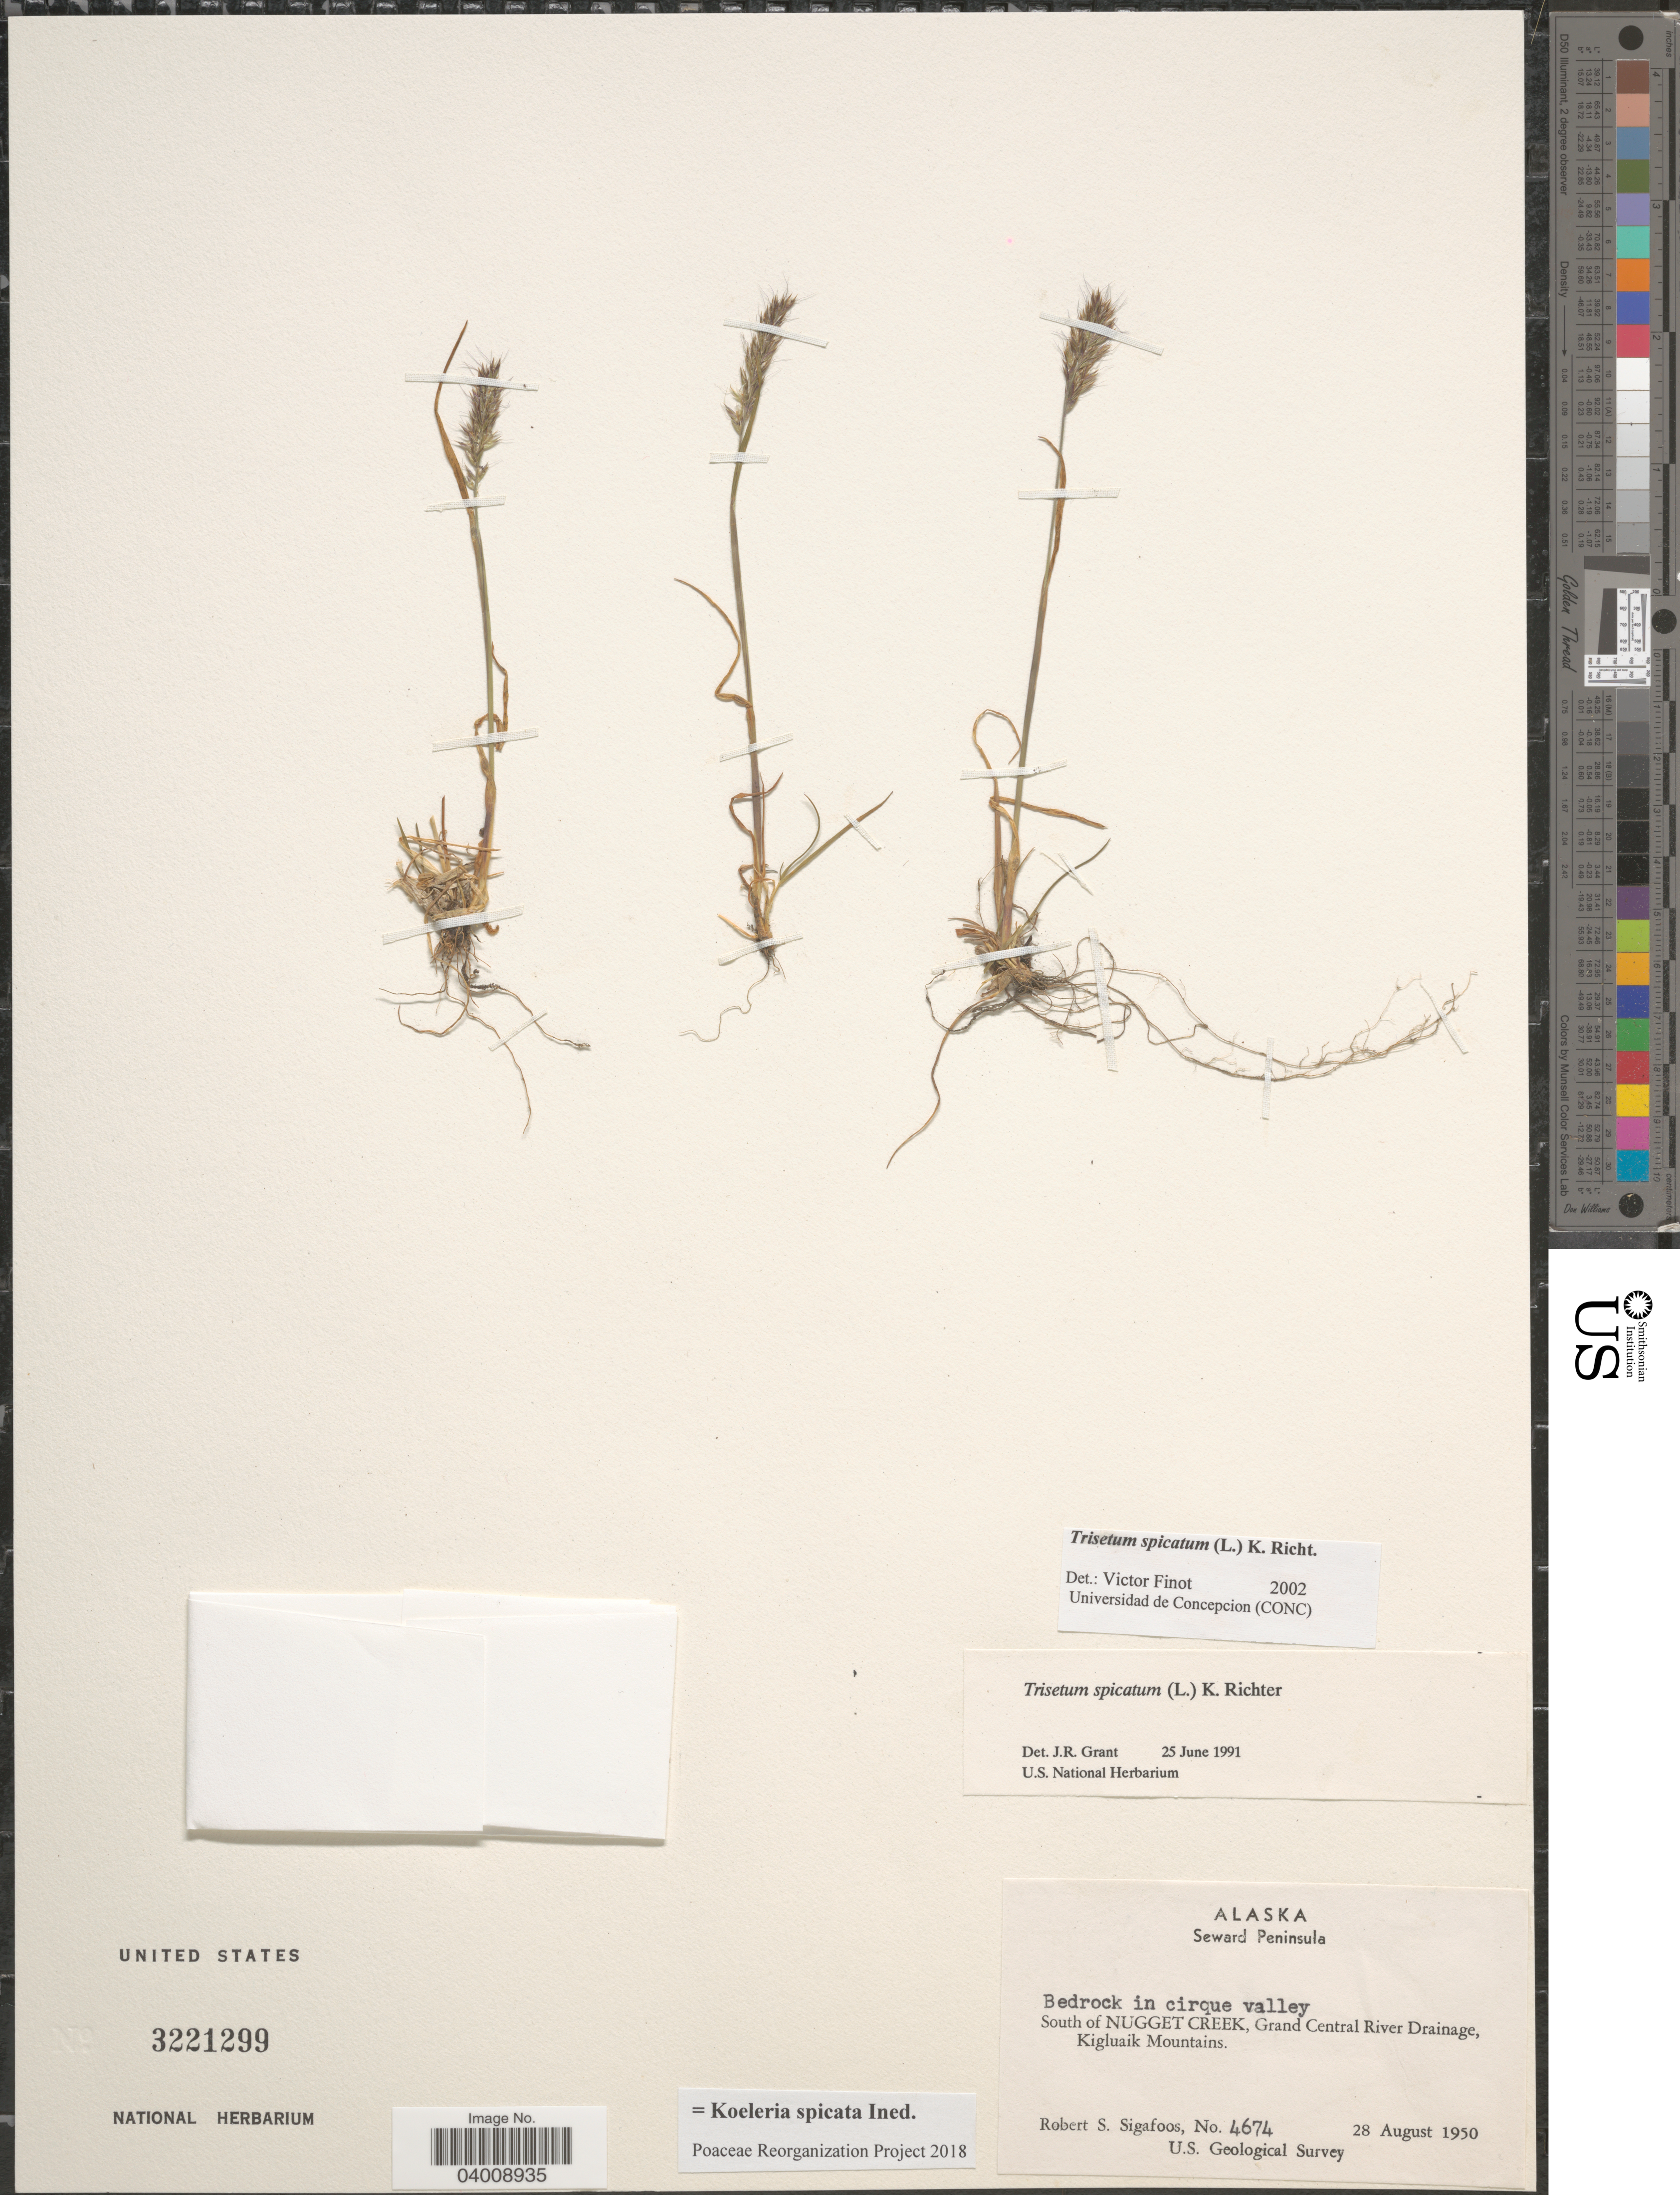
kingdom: Plantae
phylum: Tracheophyta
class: Liliopsida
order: Poales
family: Poaceae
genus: Koeleria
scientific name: Koeleria spicata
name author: (L.) Barberá et al.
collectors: R. Sigafoos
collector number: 4674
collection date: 1950-08-28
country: United States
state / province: Alaska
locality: Seward Peninsula. Bedrock in cirque valley. South of Nugget Creek, Grand Central River Drainage, Kigluaik Mountains.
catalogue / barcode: US 3221299